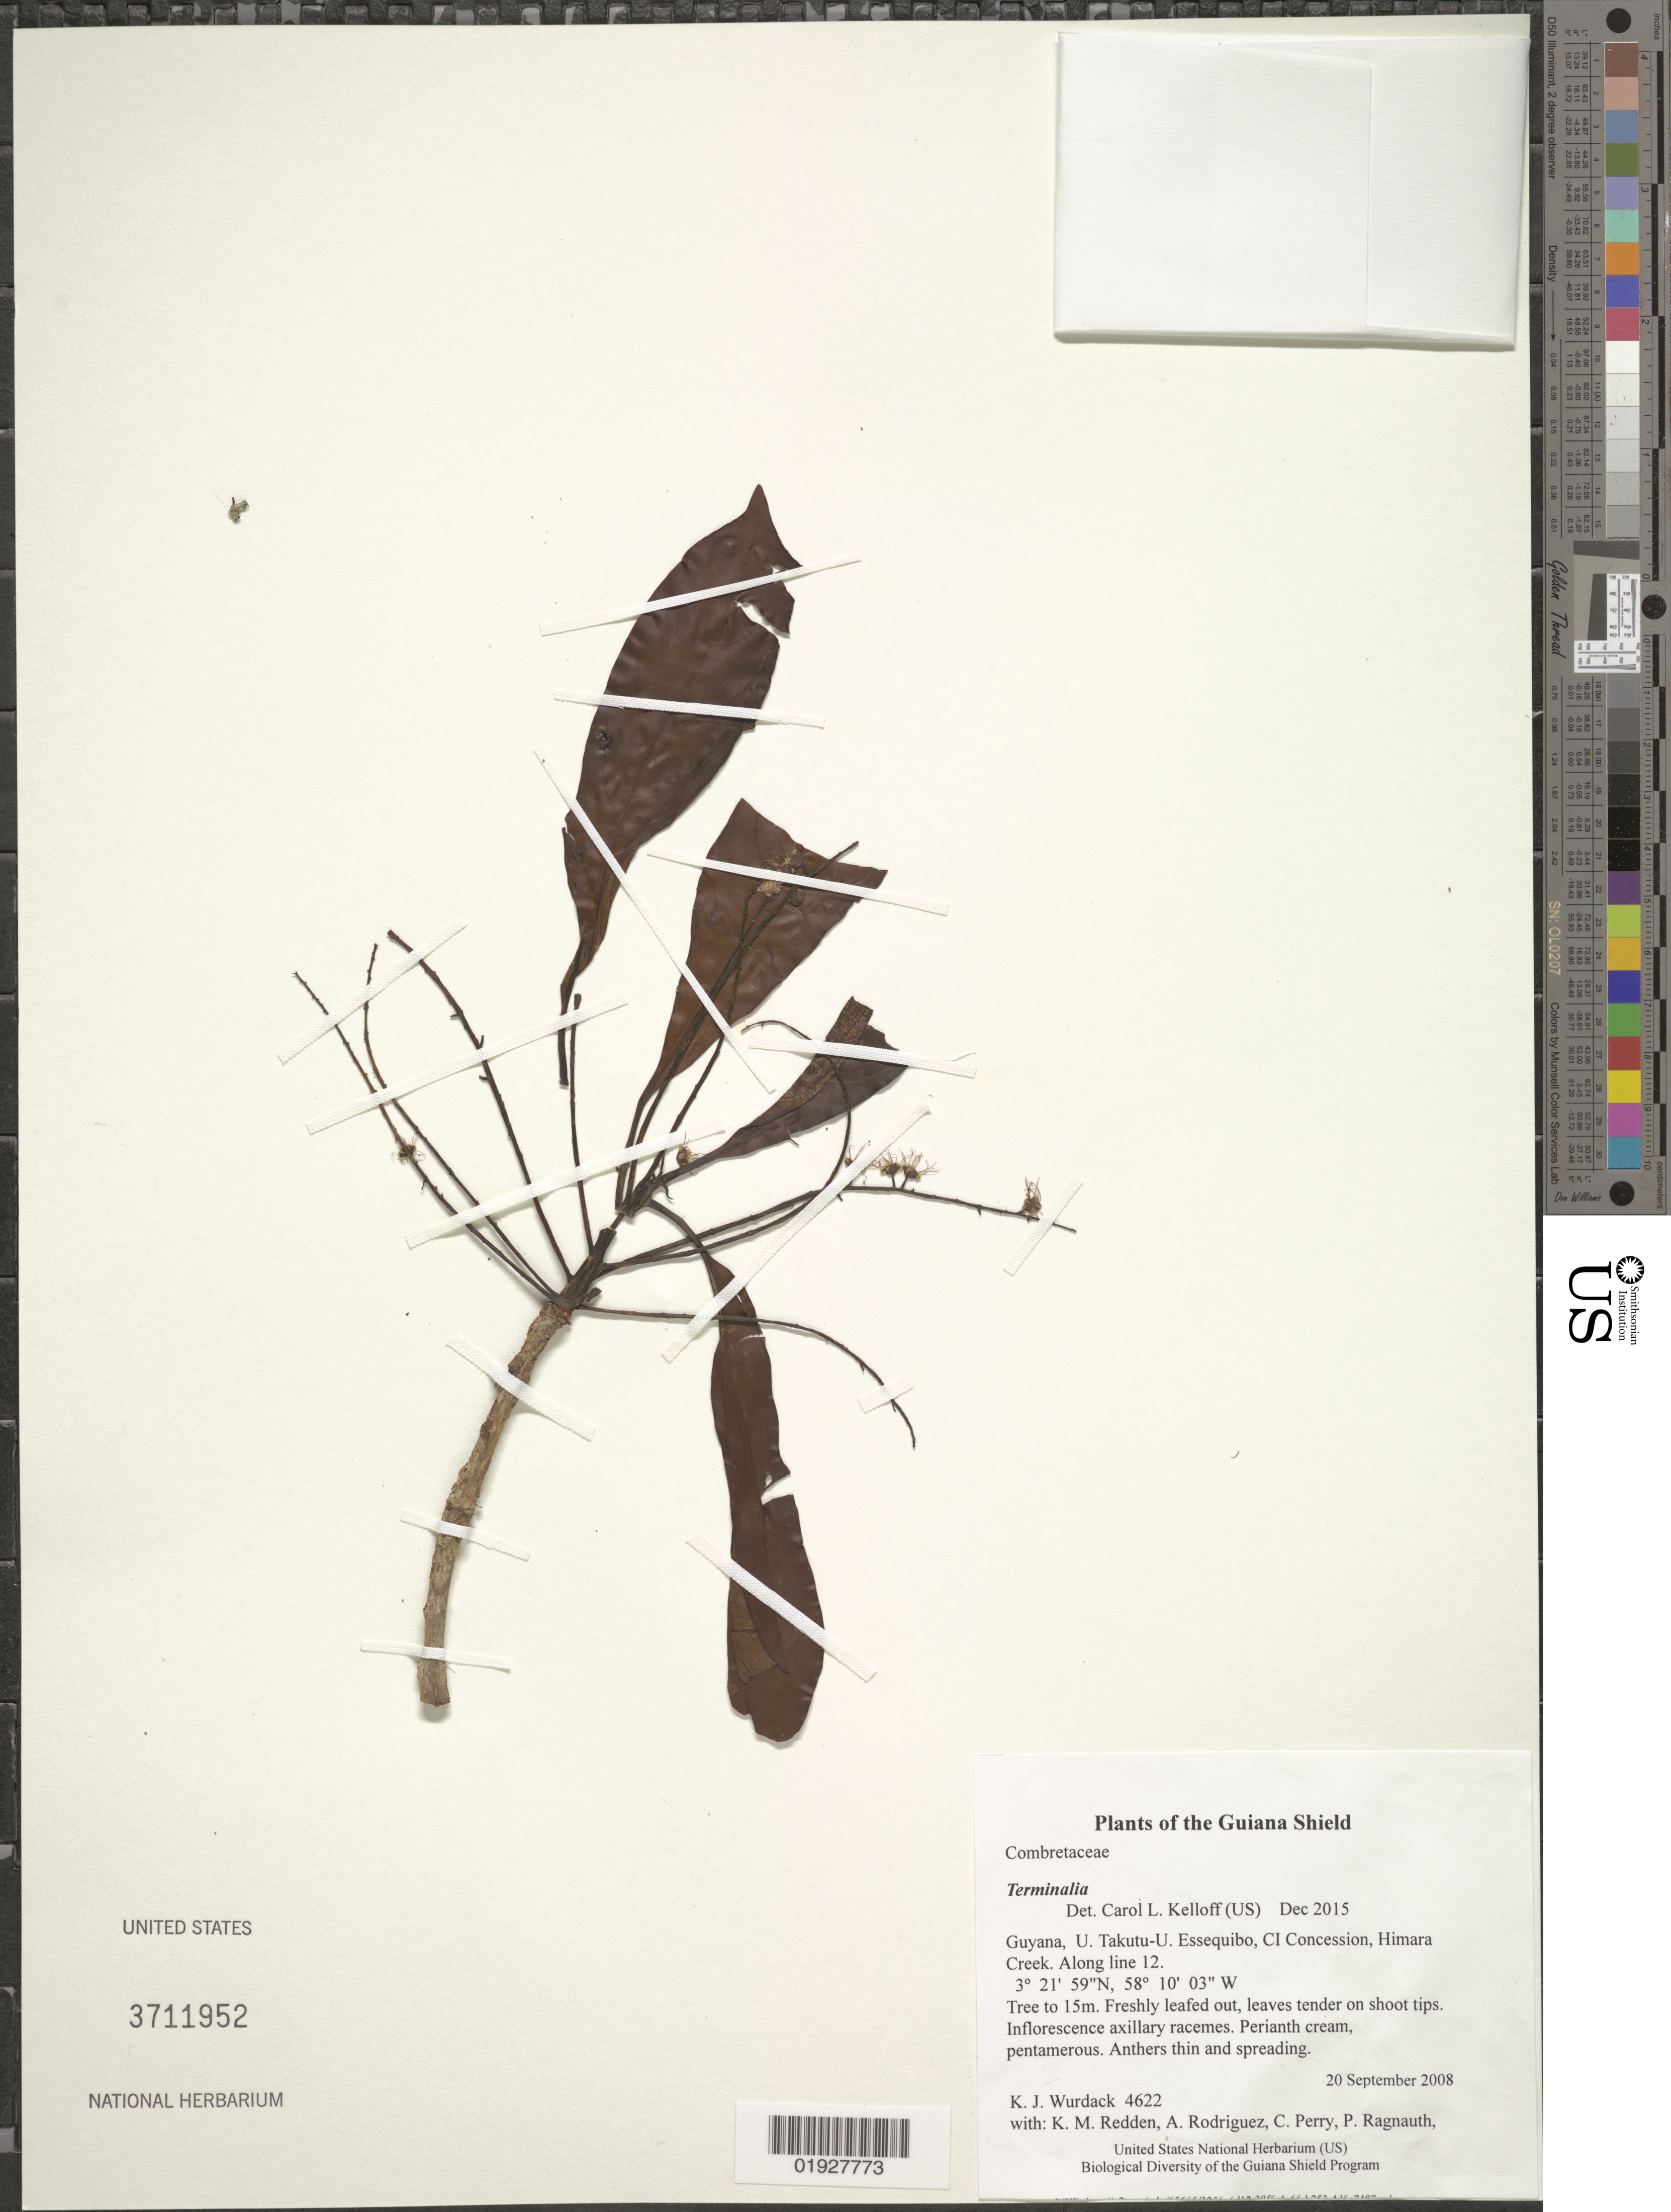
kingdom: Plantae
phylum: Tracheophyta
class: Magnoliopsida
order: Myrtales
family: Combretaceae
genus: Terminalia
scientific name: Terminalia sp.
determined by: Kelloff, Carol L., (US), Smithsonian Institution - National Museum of Natural History (UNITED STATES)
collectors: K. Wurdack, K. M. Redden, A. Rodriguez, C. Perry, P. Ragnauth, H. James & H. Simon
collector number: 4622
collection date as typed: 20 September 2008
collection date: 2008-09-20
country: Guyana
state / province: U. Takutu-U. Essequibo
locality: CI Concession, Himara Creek. Along line 12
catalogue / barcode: US 3711952